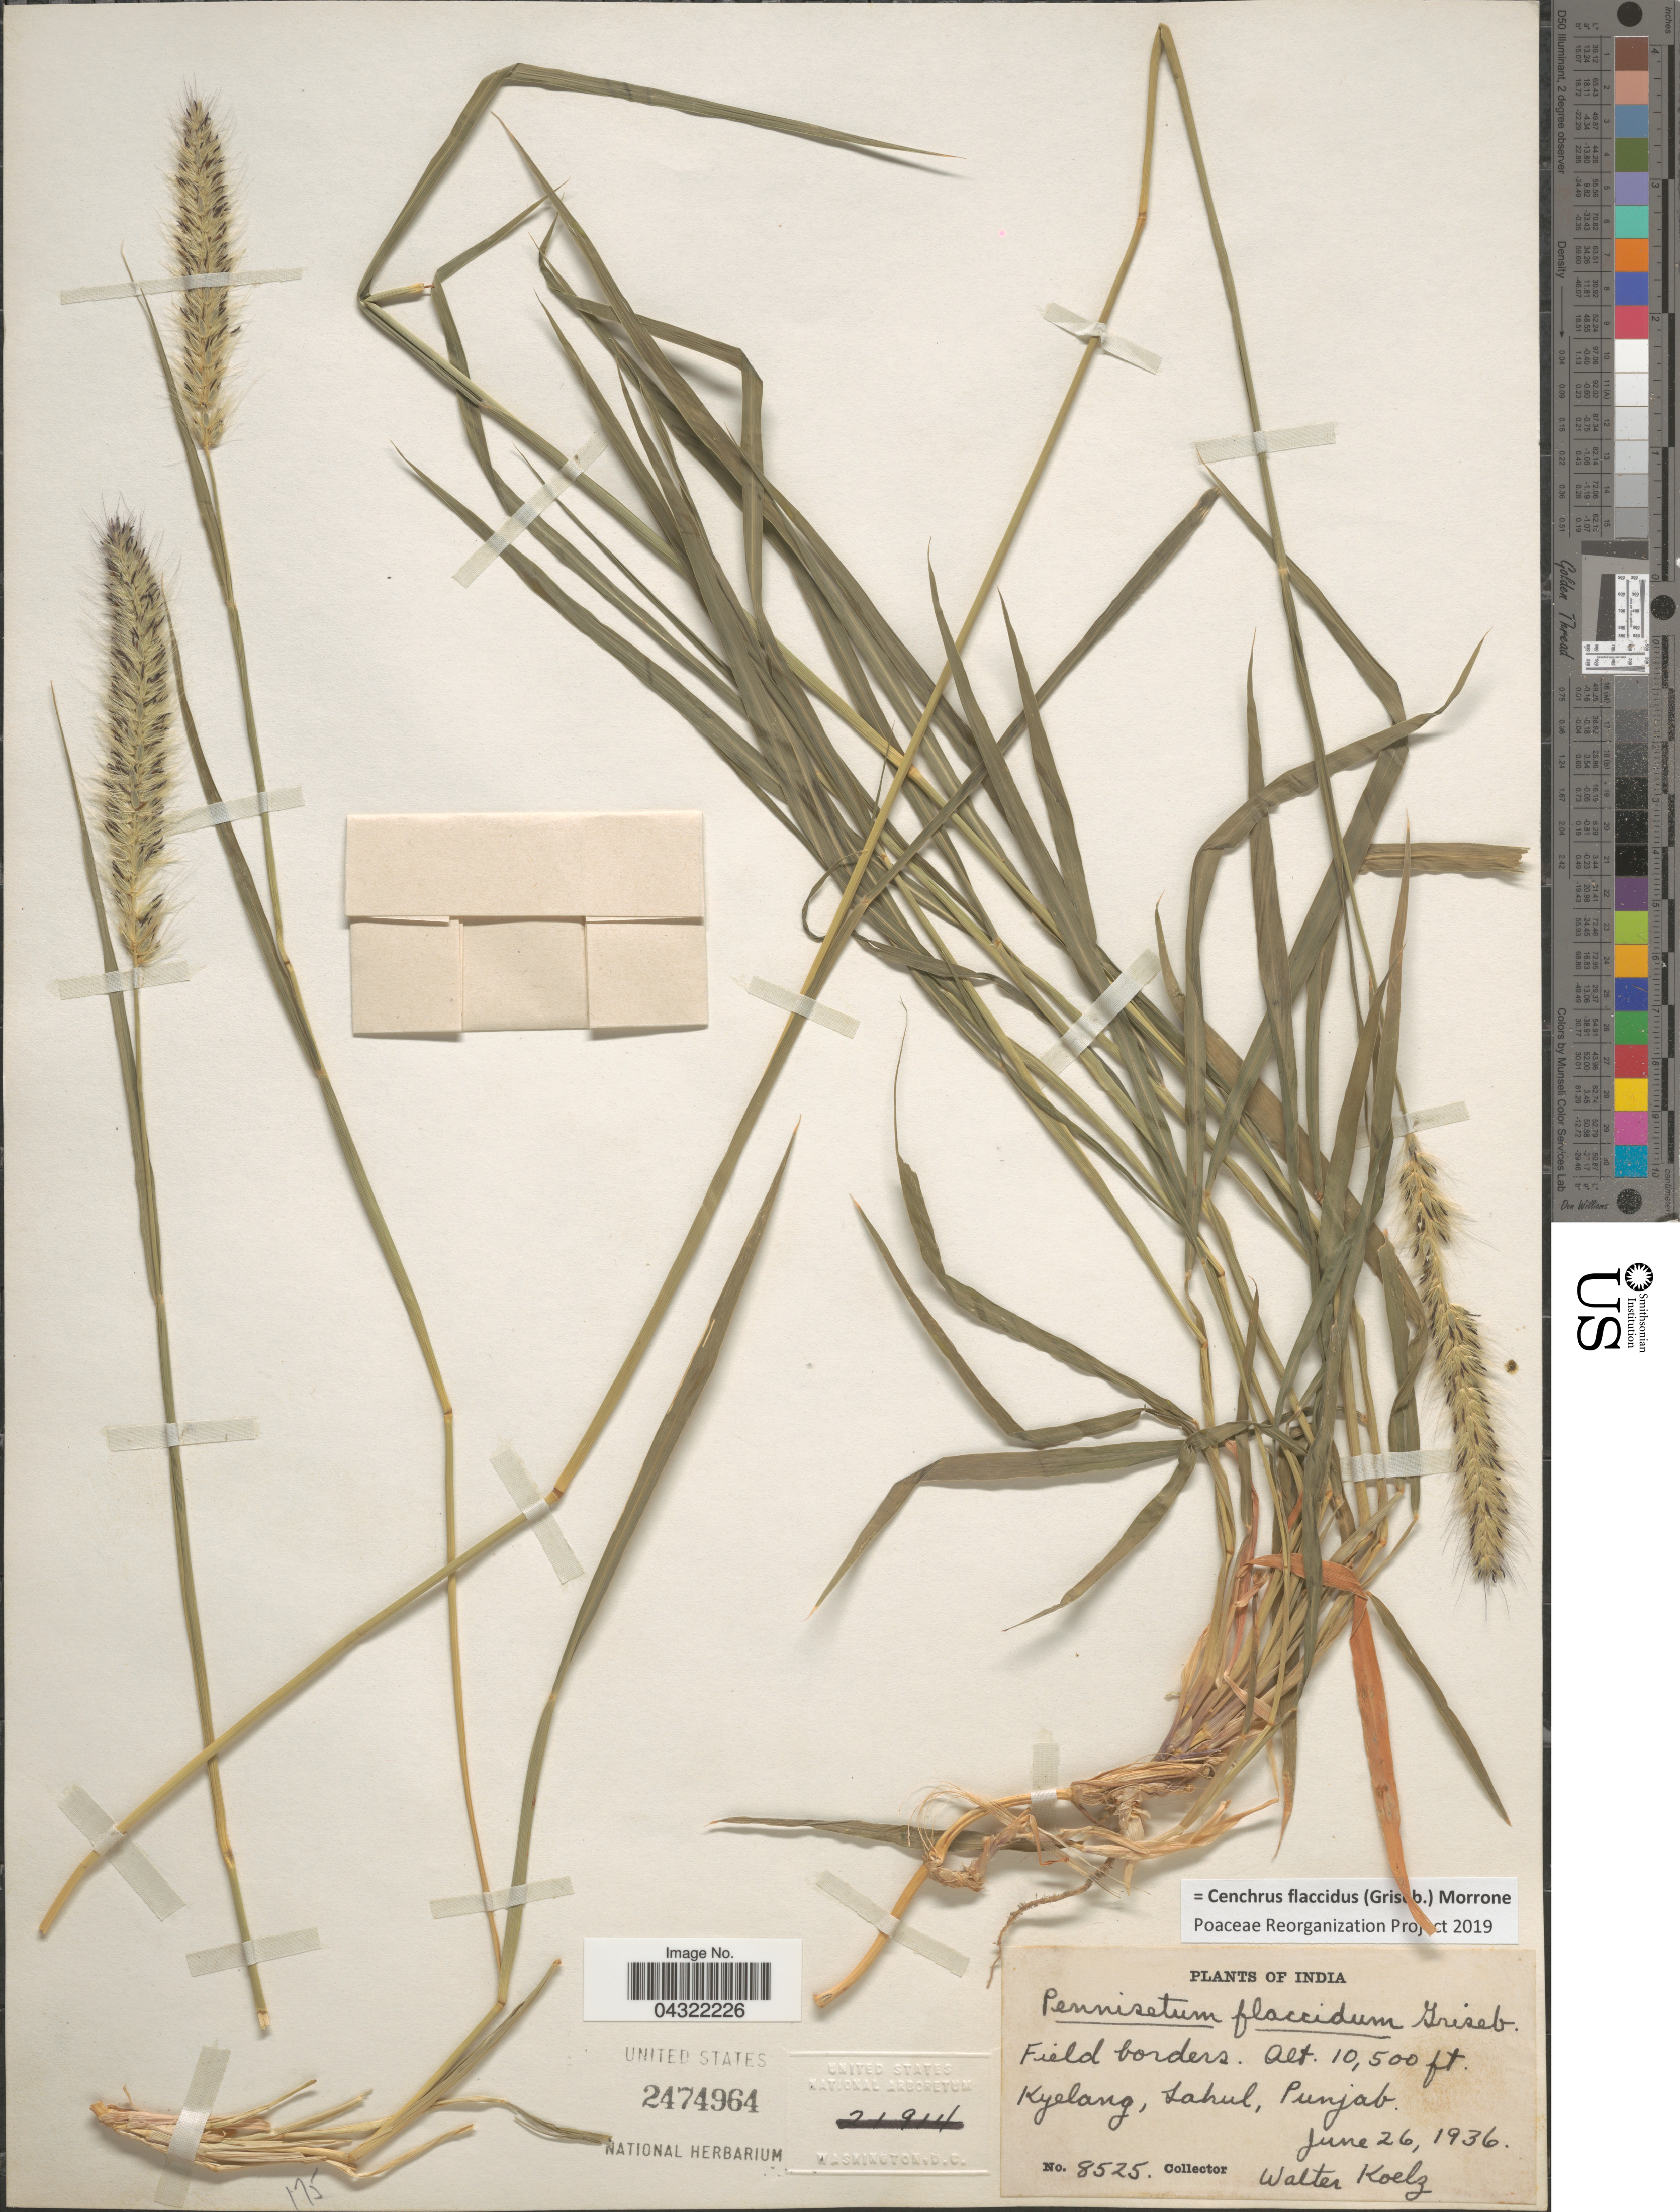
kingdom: Plantae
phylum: Tracheophyta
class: Liliopsida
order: Poales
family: Poaceae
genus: Cenchrus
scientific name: Cenchrus flaccidus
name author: (Griseb.) Morrone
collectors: W. N. Koelz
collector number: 8525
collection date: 1936-06-26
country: India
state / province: Punjab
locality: Kyelang, Tahul.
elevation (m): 3200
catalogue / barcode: US 2474964